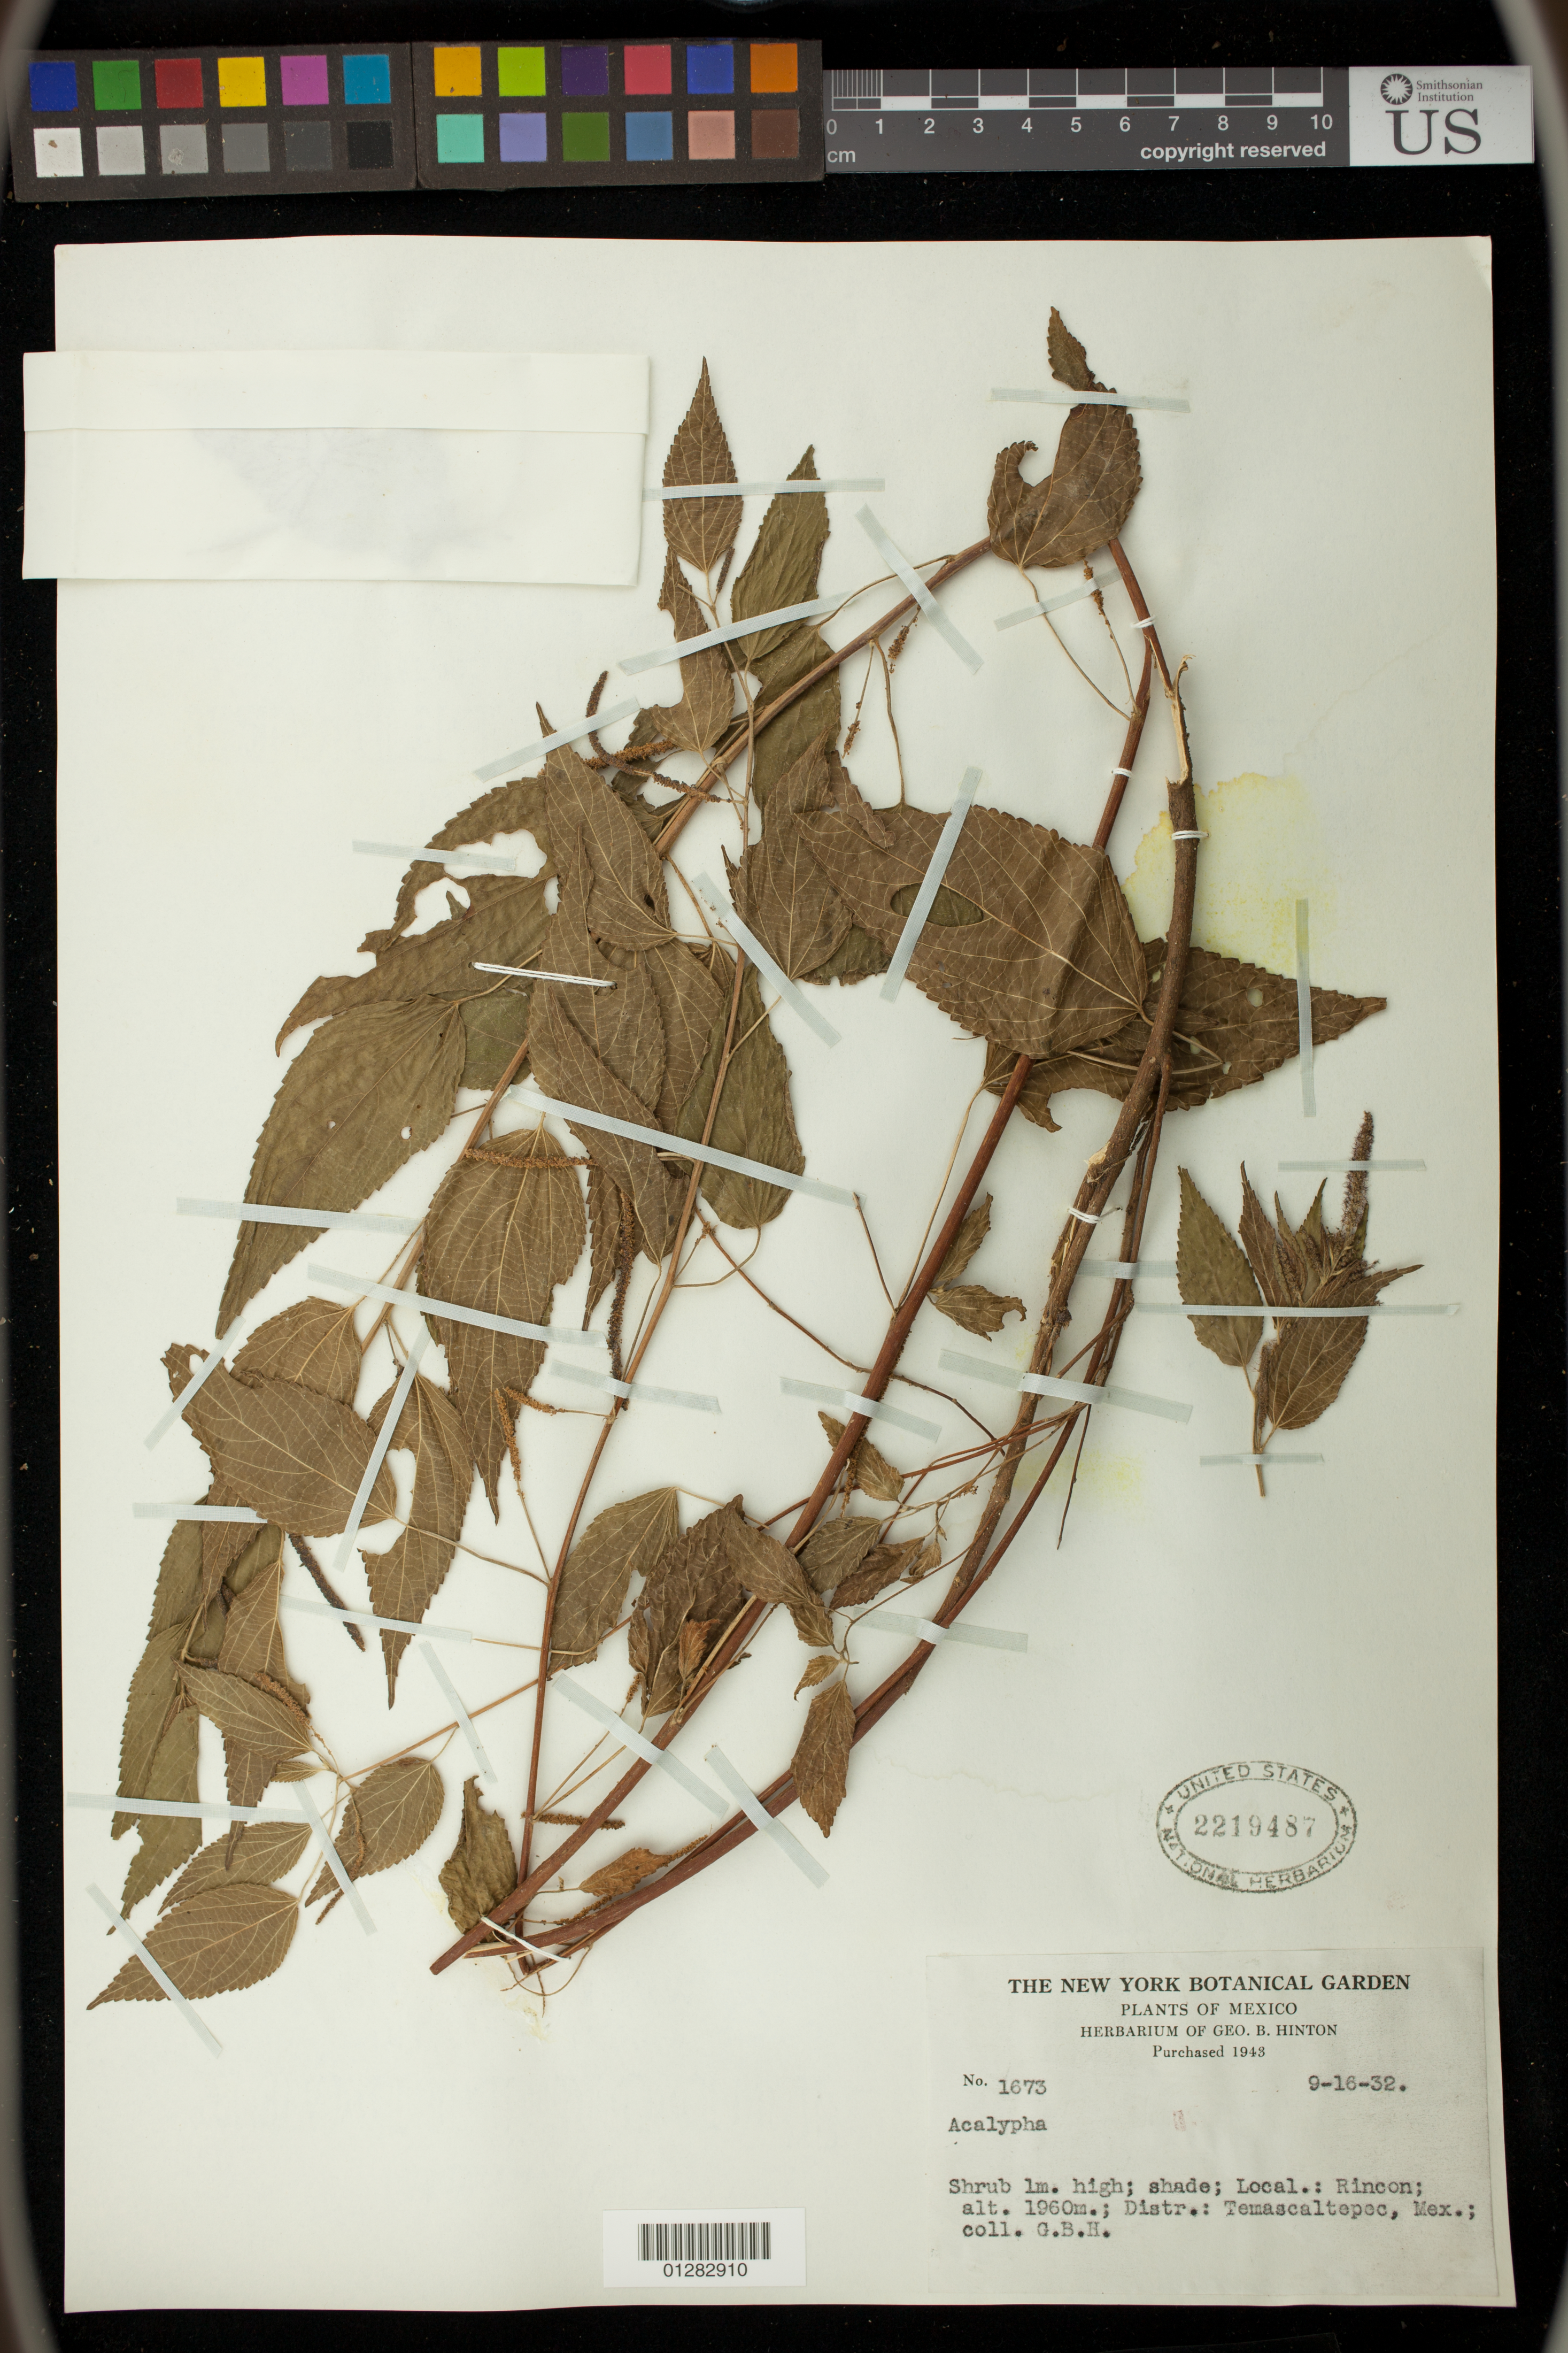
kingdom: Plantae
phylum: Tracheophyta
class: Magnoliopsida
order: Malpighiales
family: Euphorbiaceae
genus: Acalypha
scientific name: Acalypha sp.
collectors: G. B. Hinton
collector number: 1673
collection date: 1932-09-16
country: Mexico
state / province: Mexico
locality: Rincon, Temascaltepec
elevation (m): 597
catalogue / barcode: US 2219487